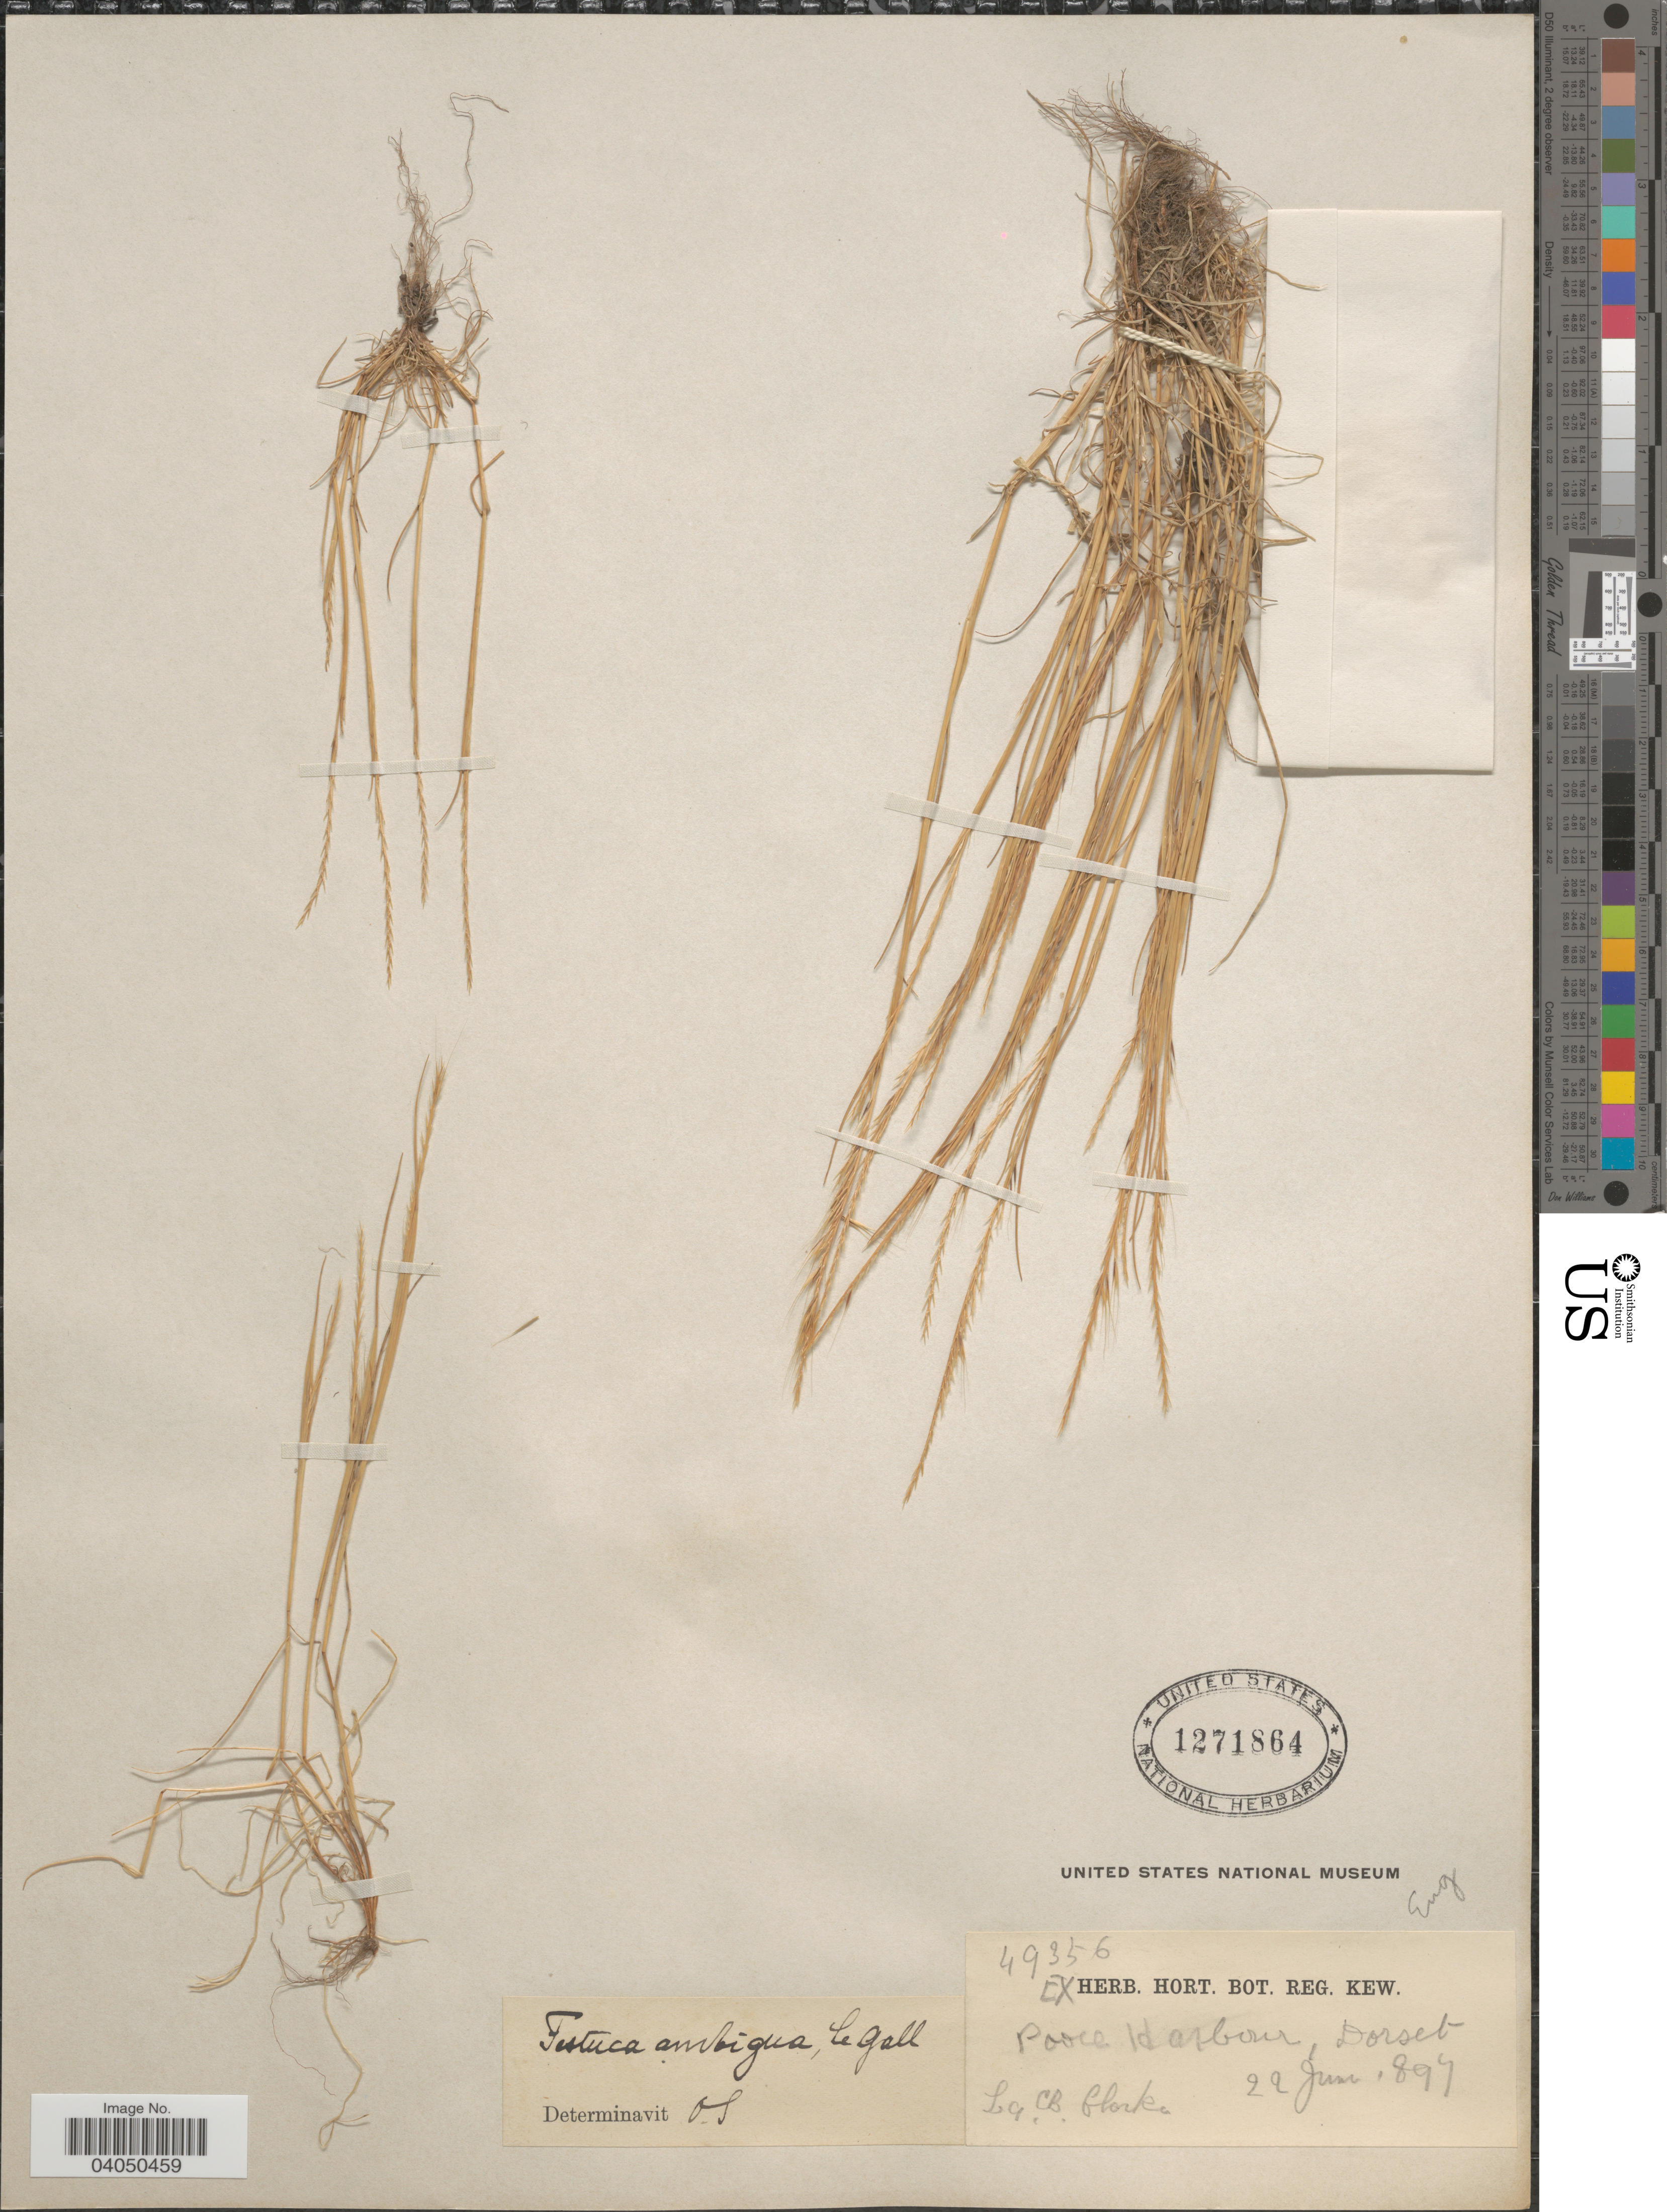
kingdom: Plantae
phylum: Tracheophyta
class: Liliopsida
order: Poales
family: Poaceae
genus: Festuca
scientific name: Festuca sp.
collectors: C. B. Clarke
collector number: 49356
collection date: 1897-06-22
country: United Kingdom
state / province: England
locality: Poole Harbour, Dorset.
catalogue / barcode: US 1271864